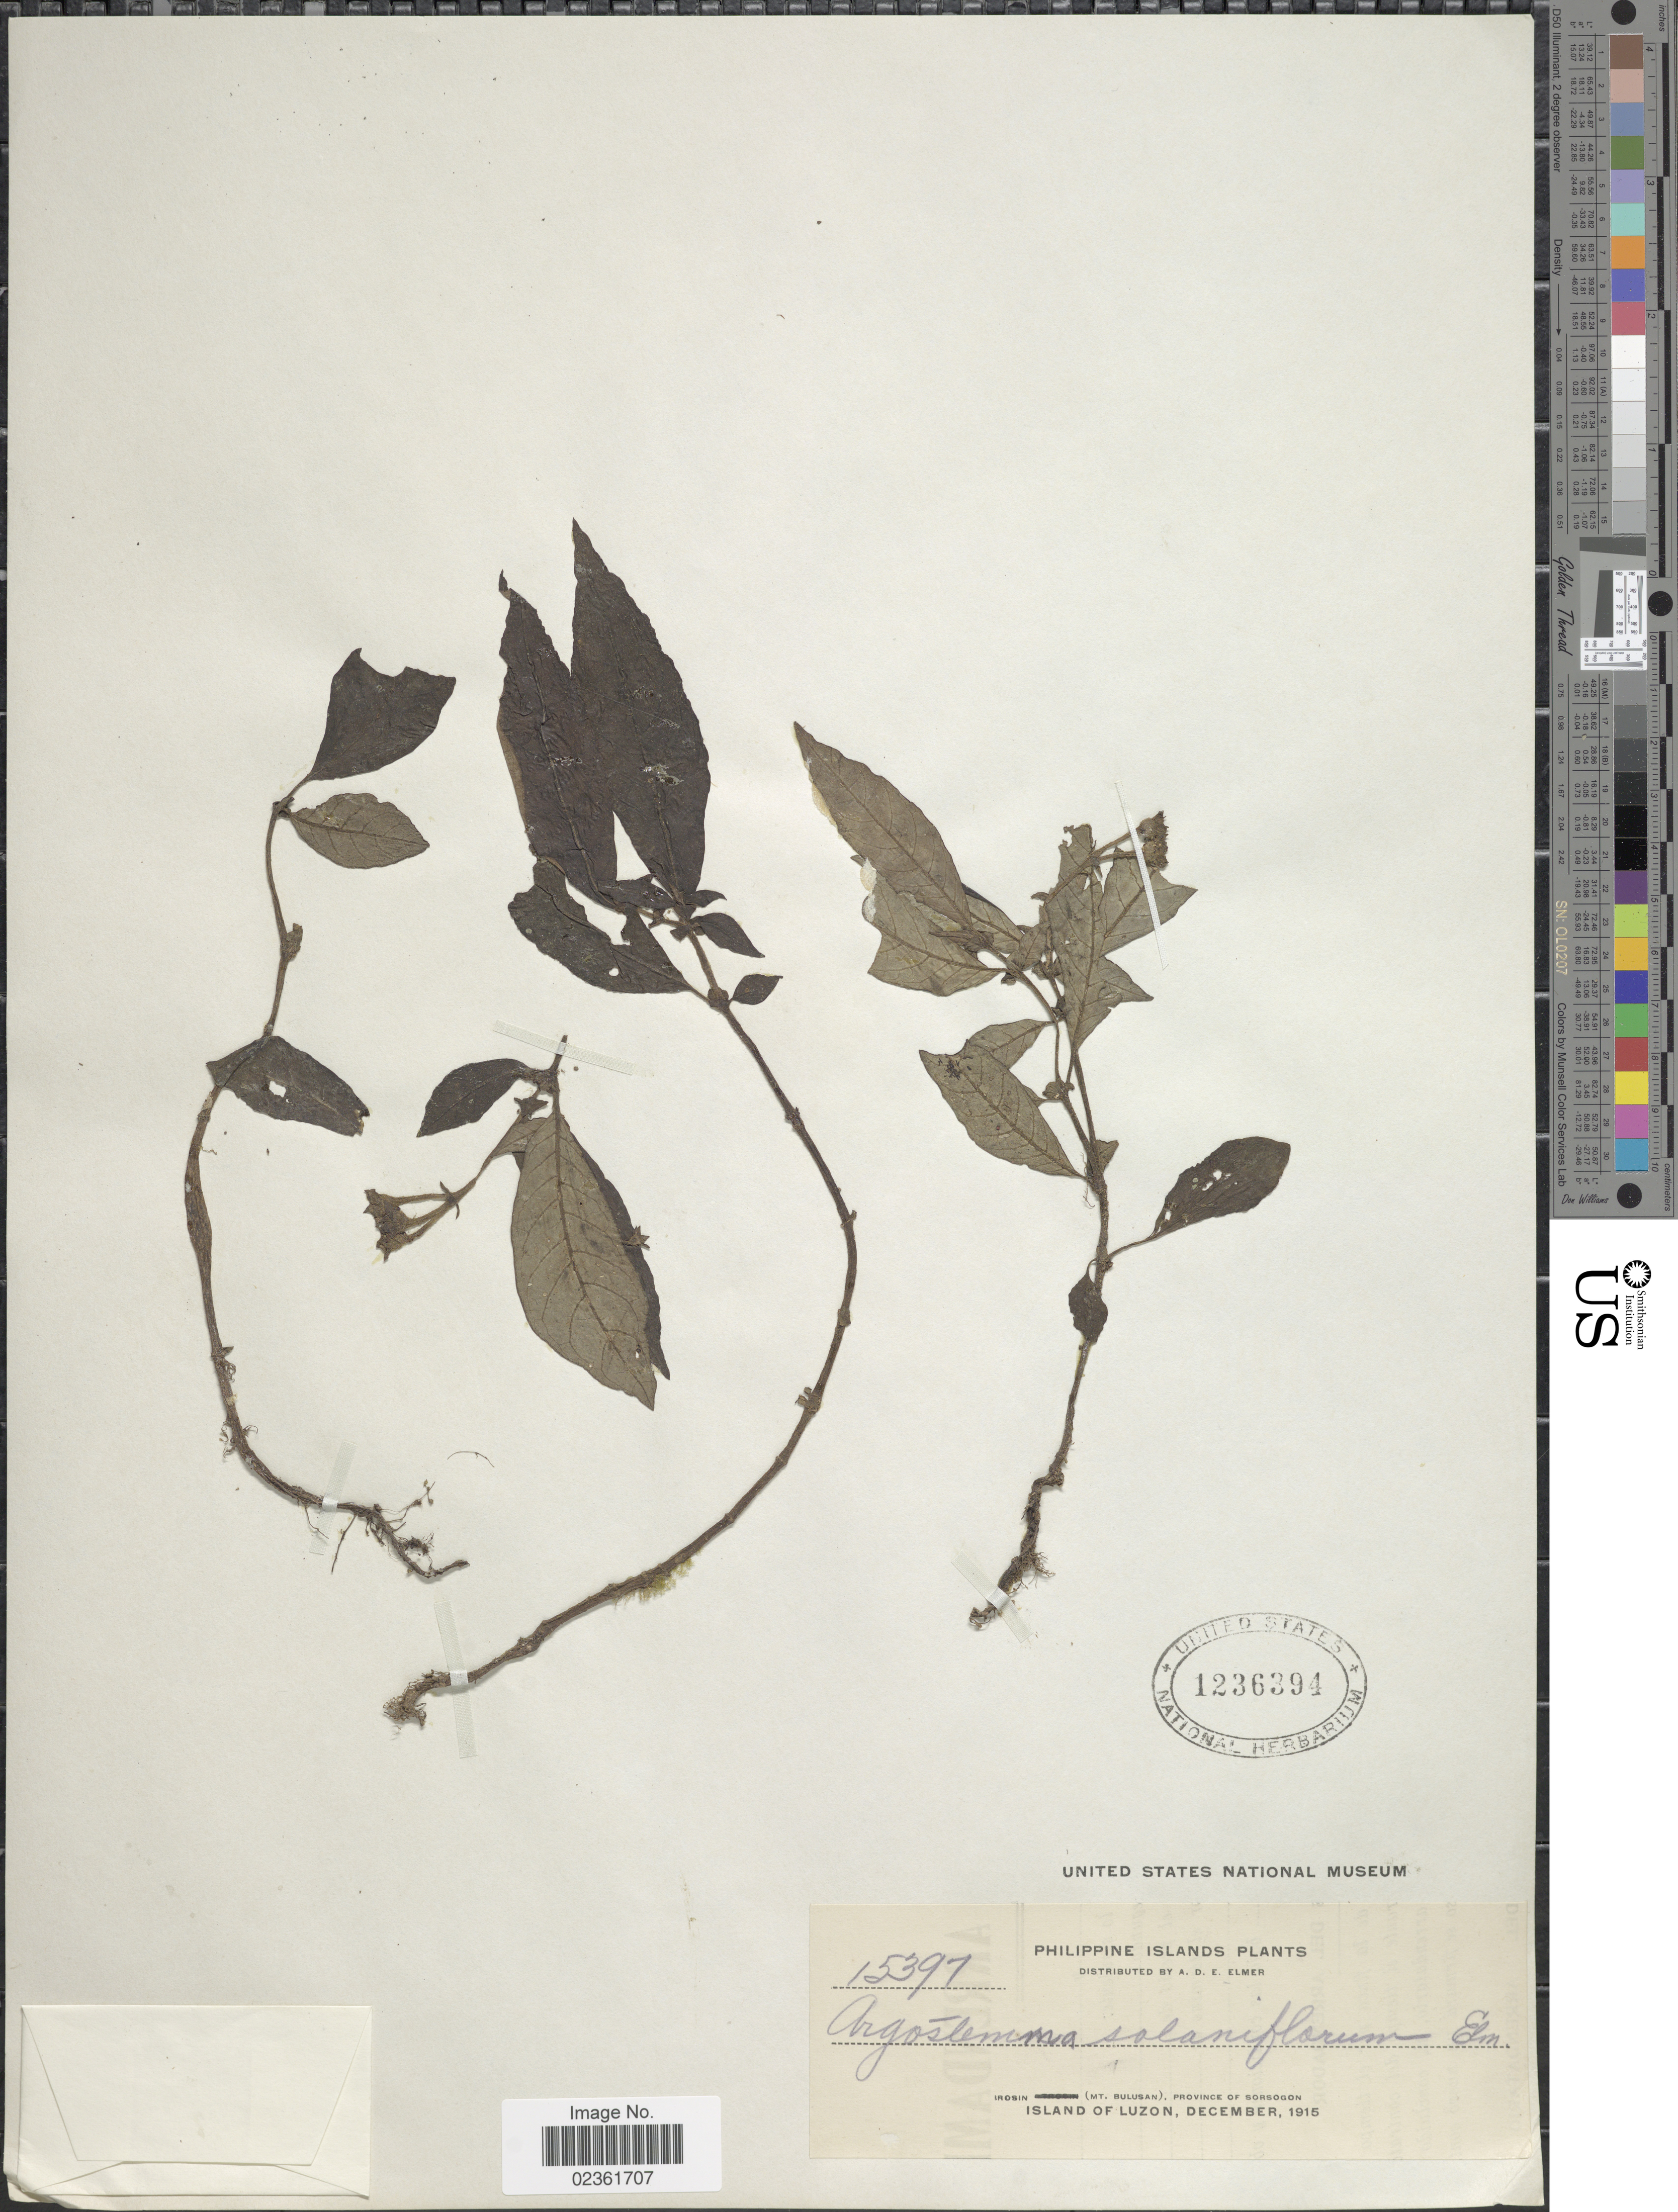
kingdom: Plantae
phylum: Tracheophyta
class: Magnoliopsida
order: Gentianales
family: Rubiaceae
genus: Argostemma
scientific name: Argostemma solaniflorum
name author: Elmer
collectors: A. D. E. Elmer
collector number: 15397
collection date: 1915-12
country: Philippines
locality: Philippine Islands, Irosin (Mt. Bulusan), Province of Sorsogon, Island of Luzon.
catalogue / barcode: US 1236394